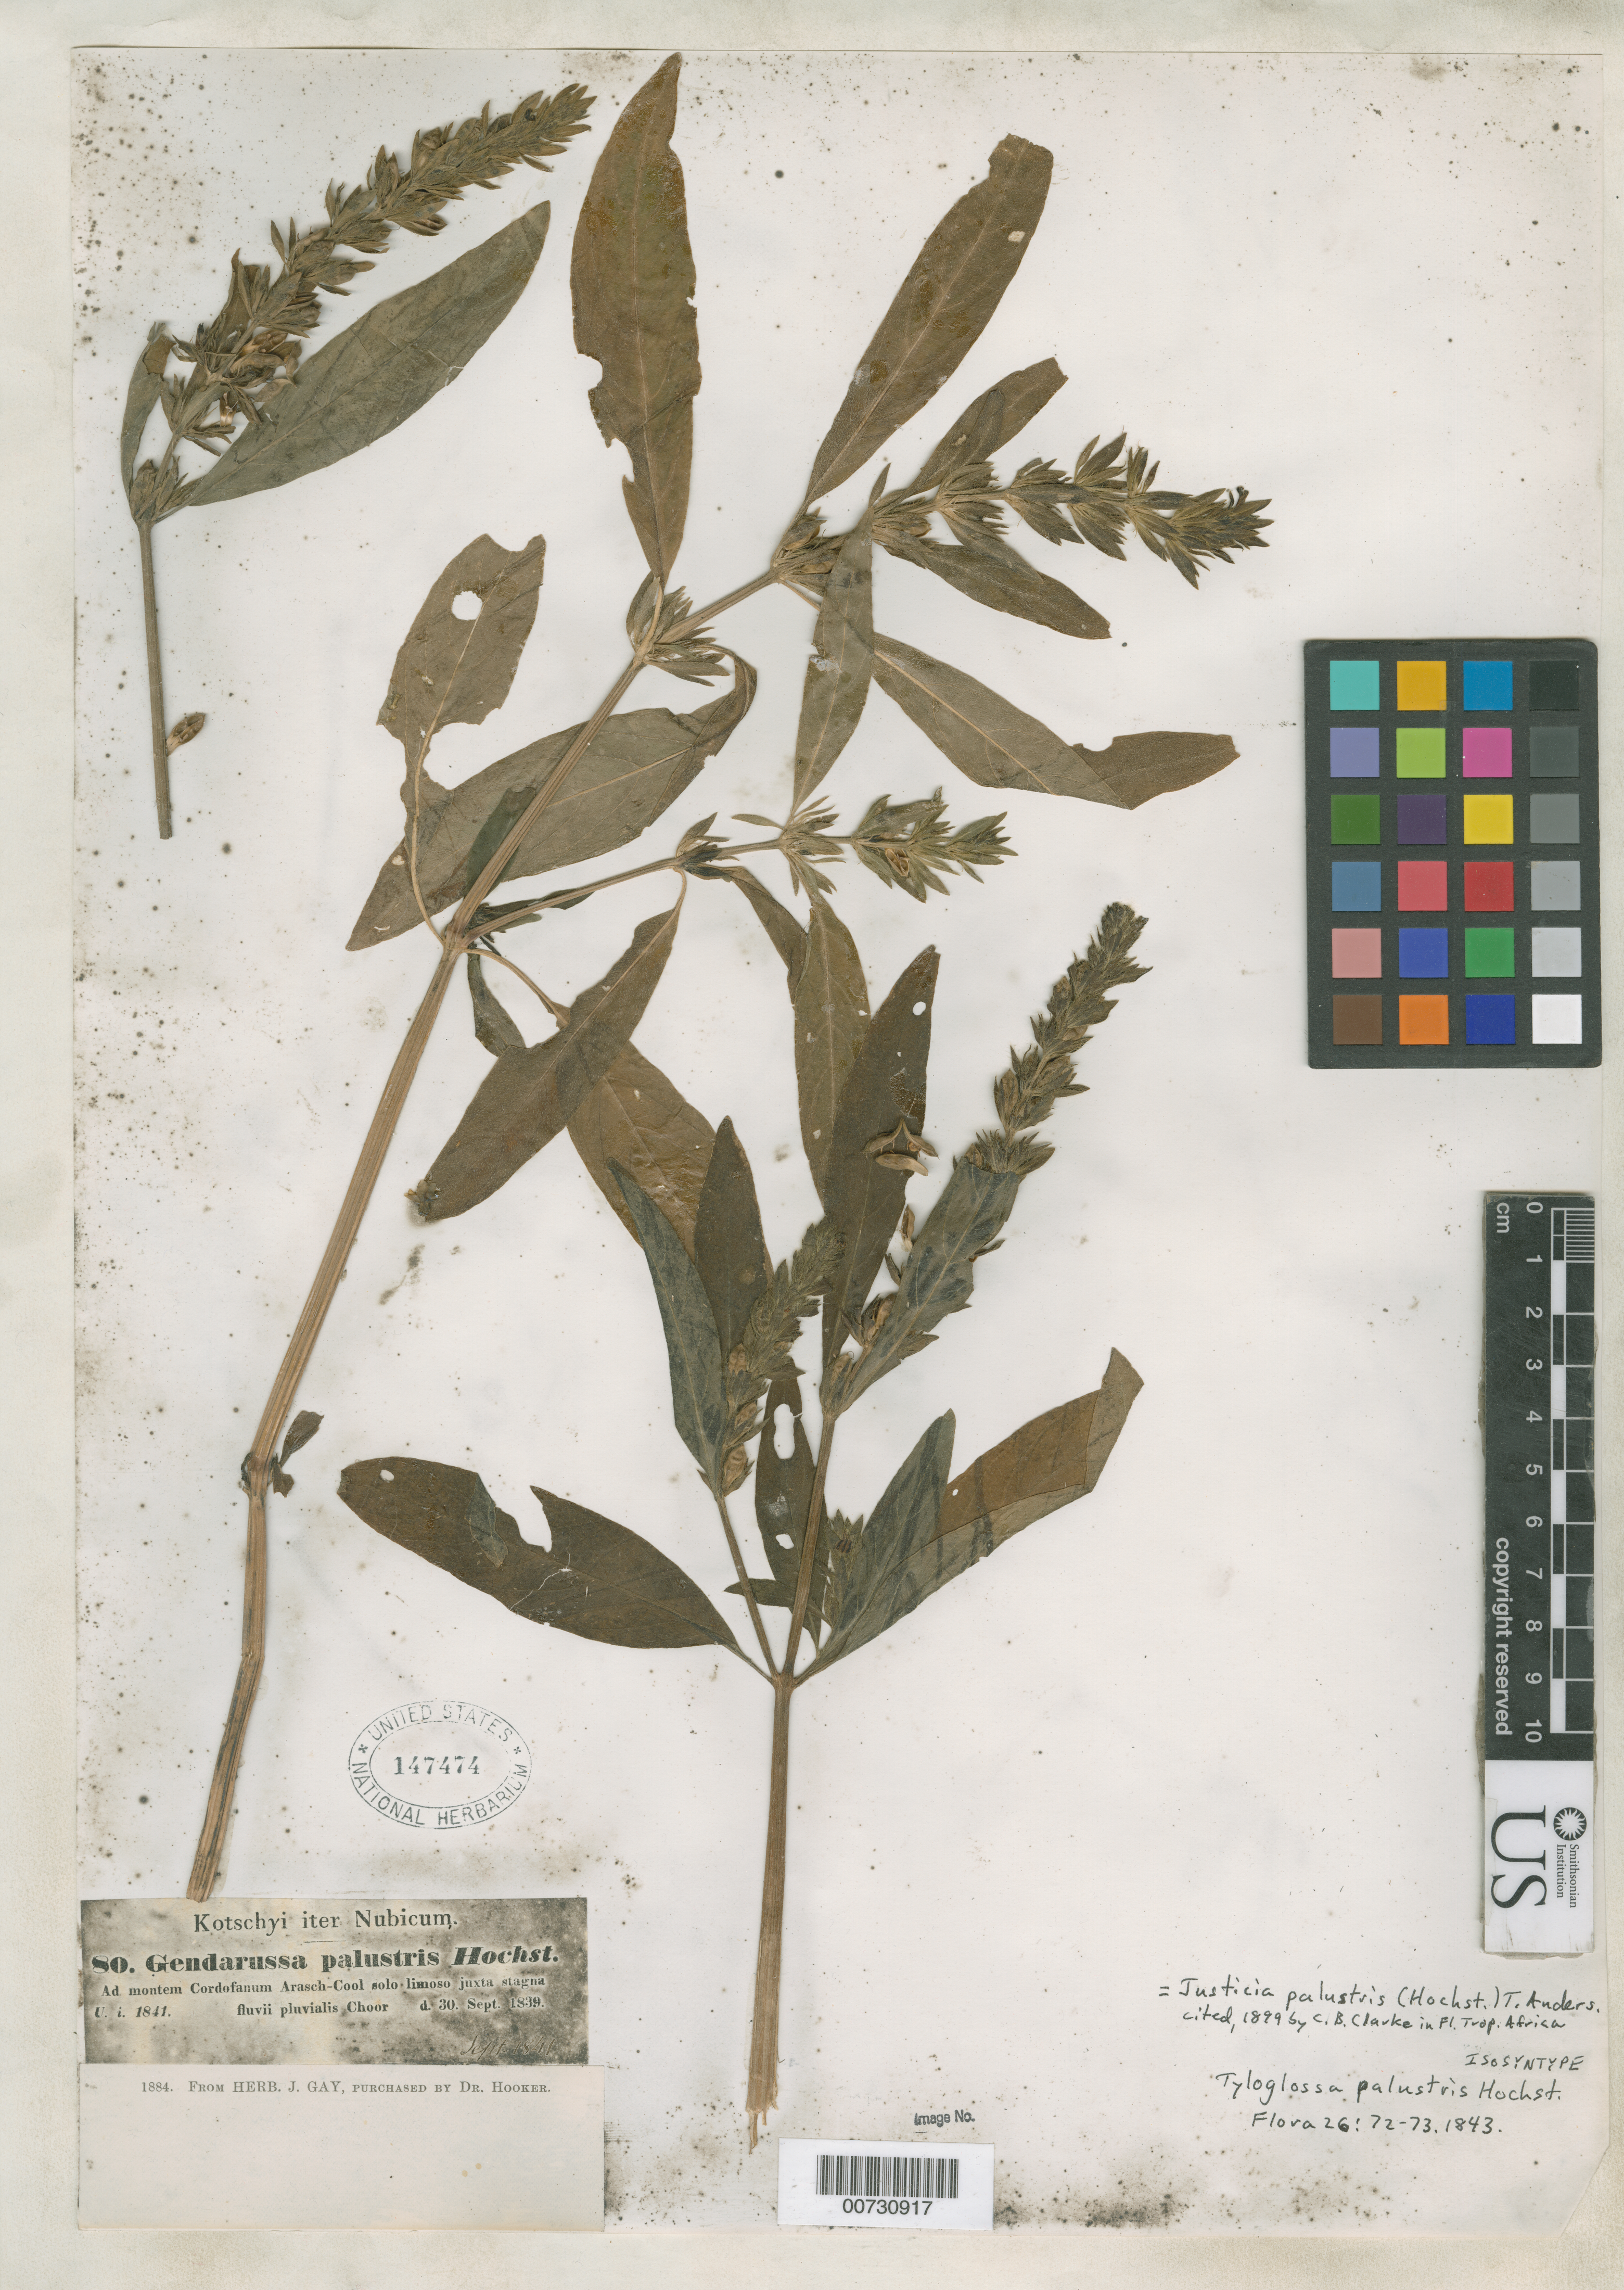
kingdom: Plantae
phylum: Tracheophyta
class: Magnoliopsida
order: Lamiales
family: Acanthaceae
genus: Tyloglossa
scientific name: Tyloglossa palustris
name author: Hochst.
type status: Isosyntype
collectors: K. G. Kotschy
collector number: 80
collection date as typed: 30 Sep 1838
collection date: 1838-09-30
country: Sudan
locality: Ad montem Cordofanum Arasch-Cool solo limoso juxta stagna fluvii pluvialis Choor.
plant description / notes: Cited 1899 by C.B. Clarke, Fl. Trop. Africa.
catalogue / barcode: US 147474